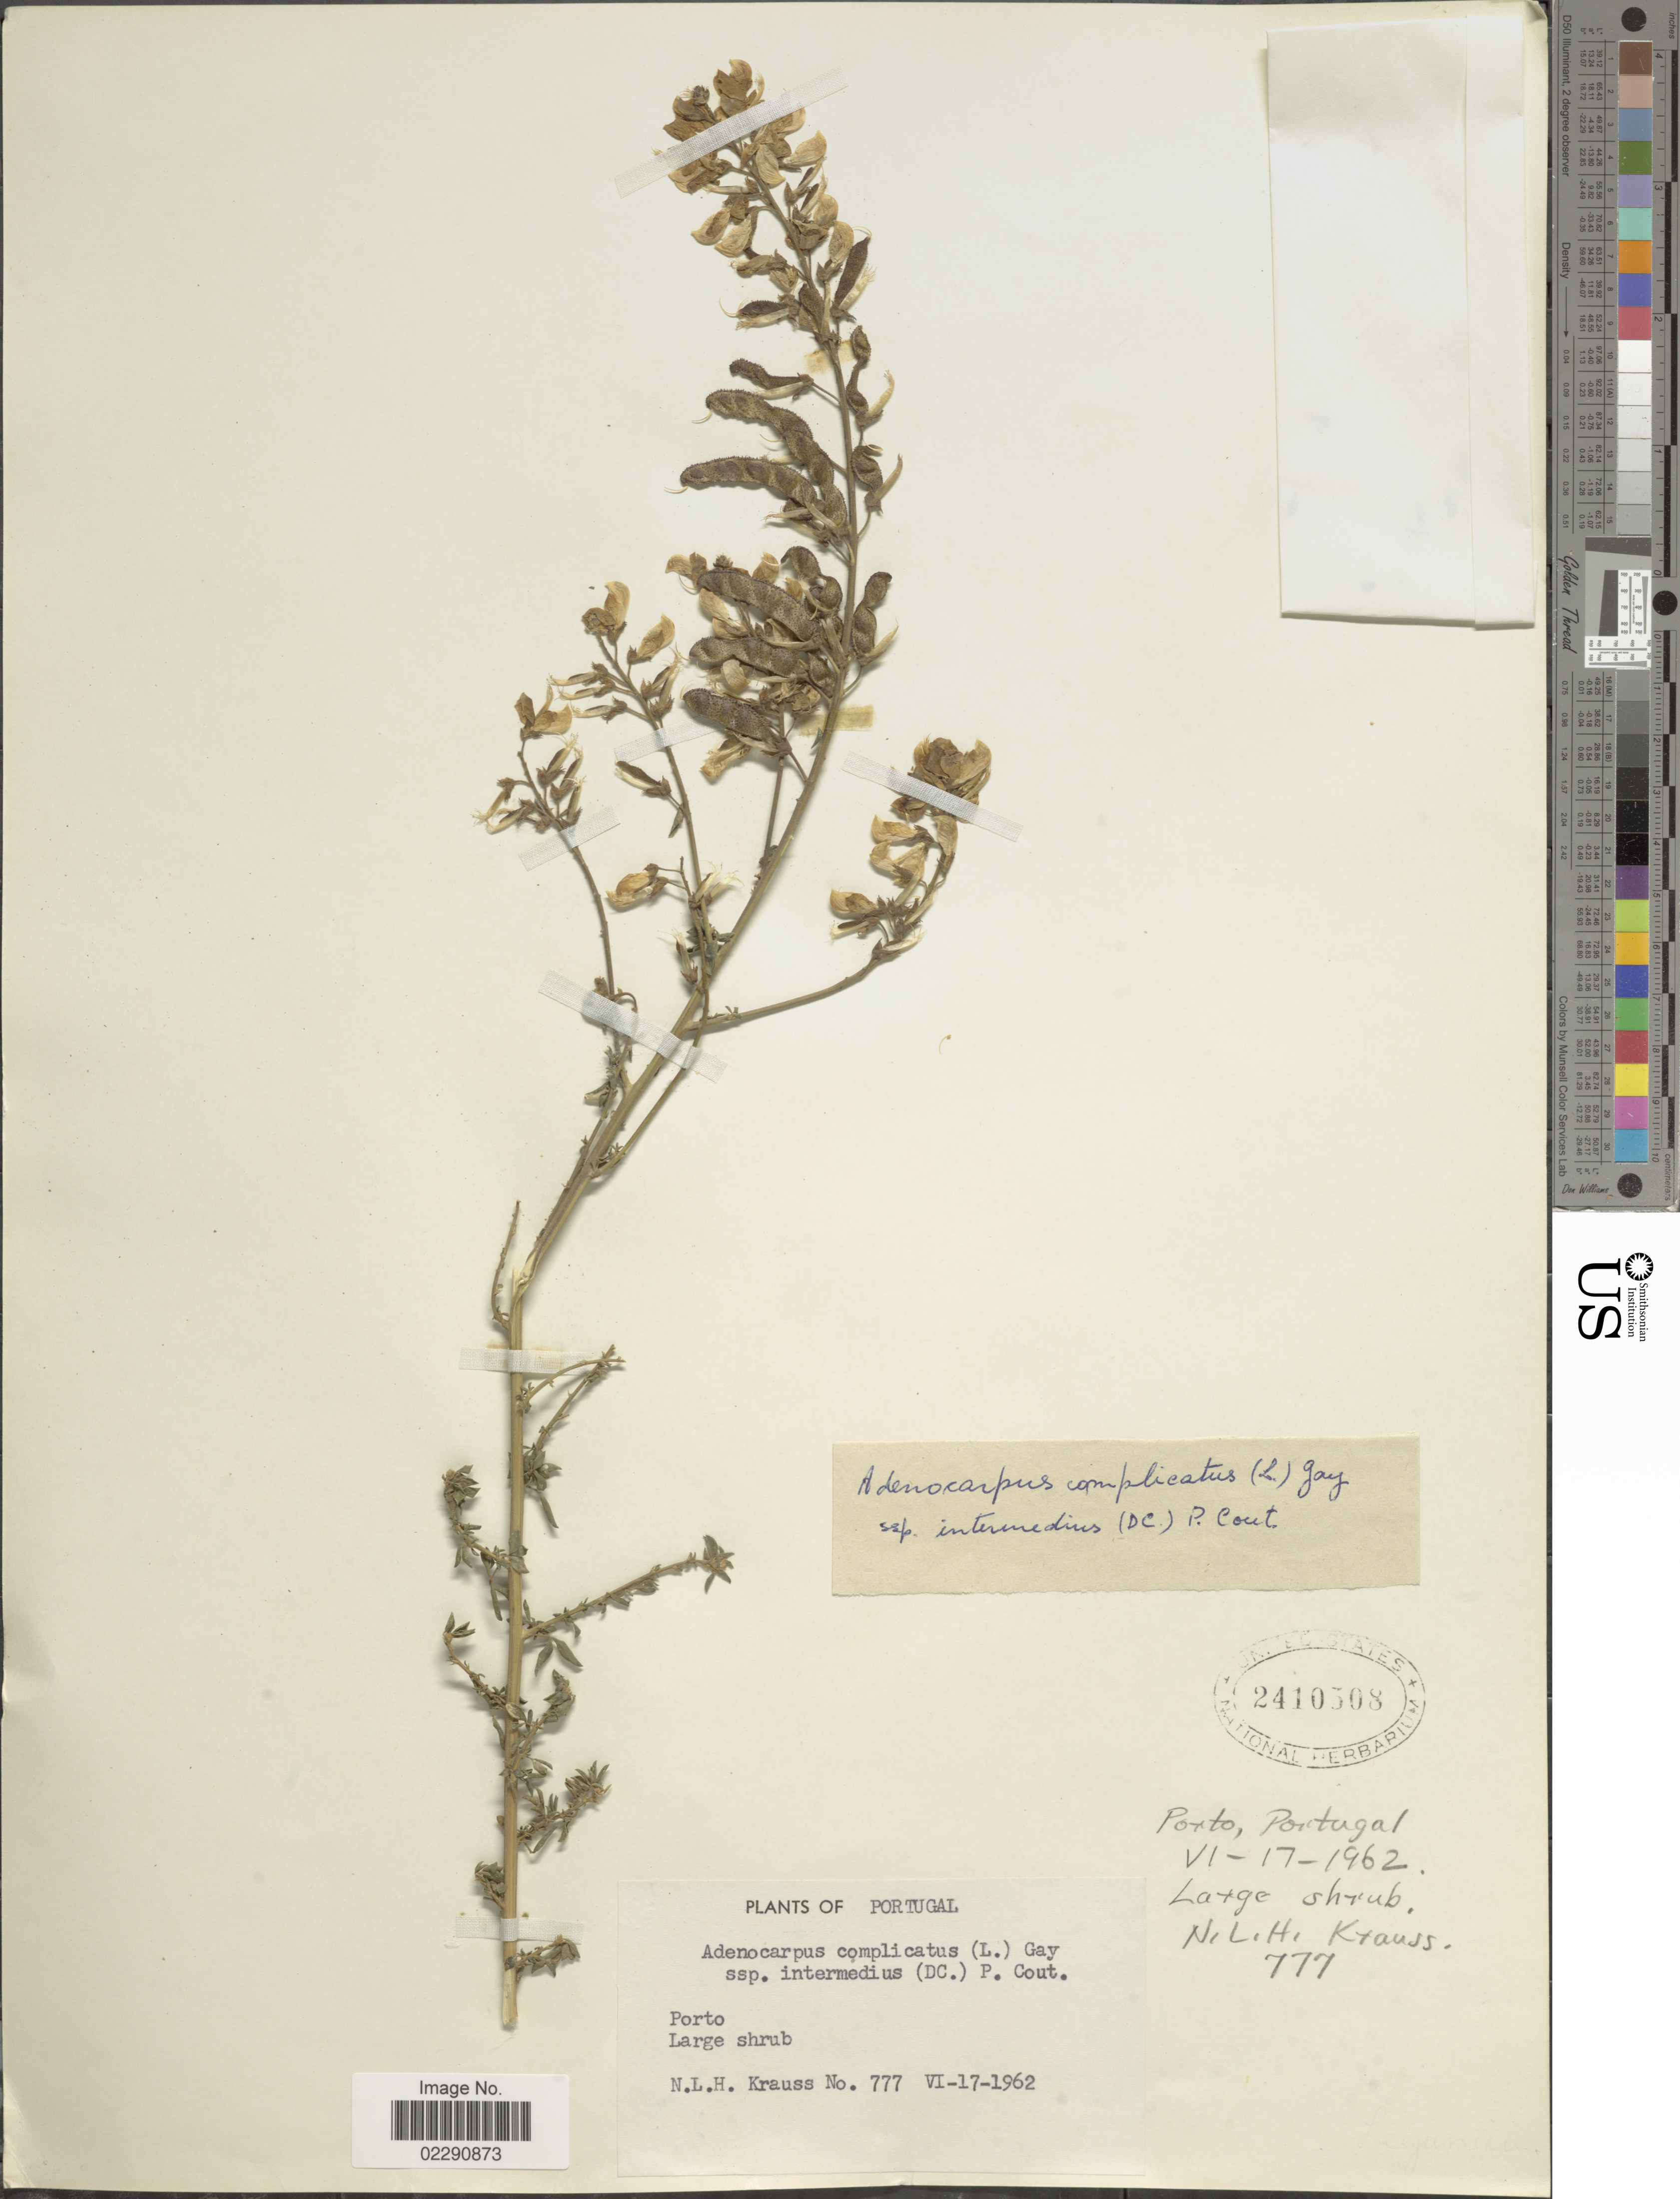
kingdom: Plantae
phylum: Tracheophyta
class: Magnoliopsida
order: Fabales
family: Fabaceae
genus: Adenocarpus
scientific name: Adenocarpus complicatus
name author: J. Gay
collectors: N. Krauss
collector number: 777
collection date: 1962-06-17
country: Portugal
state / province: Porto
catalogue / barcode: US 2410508